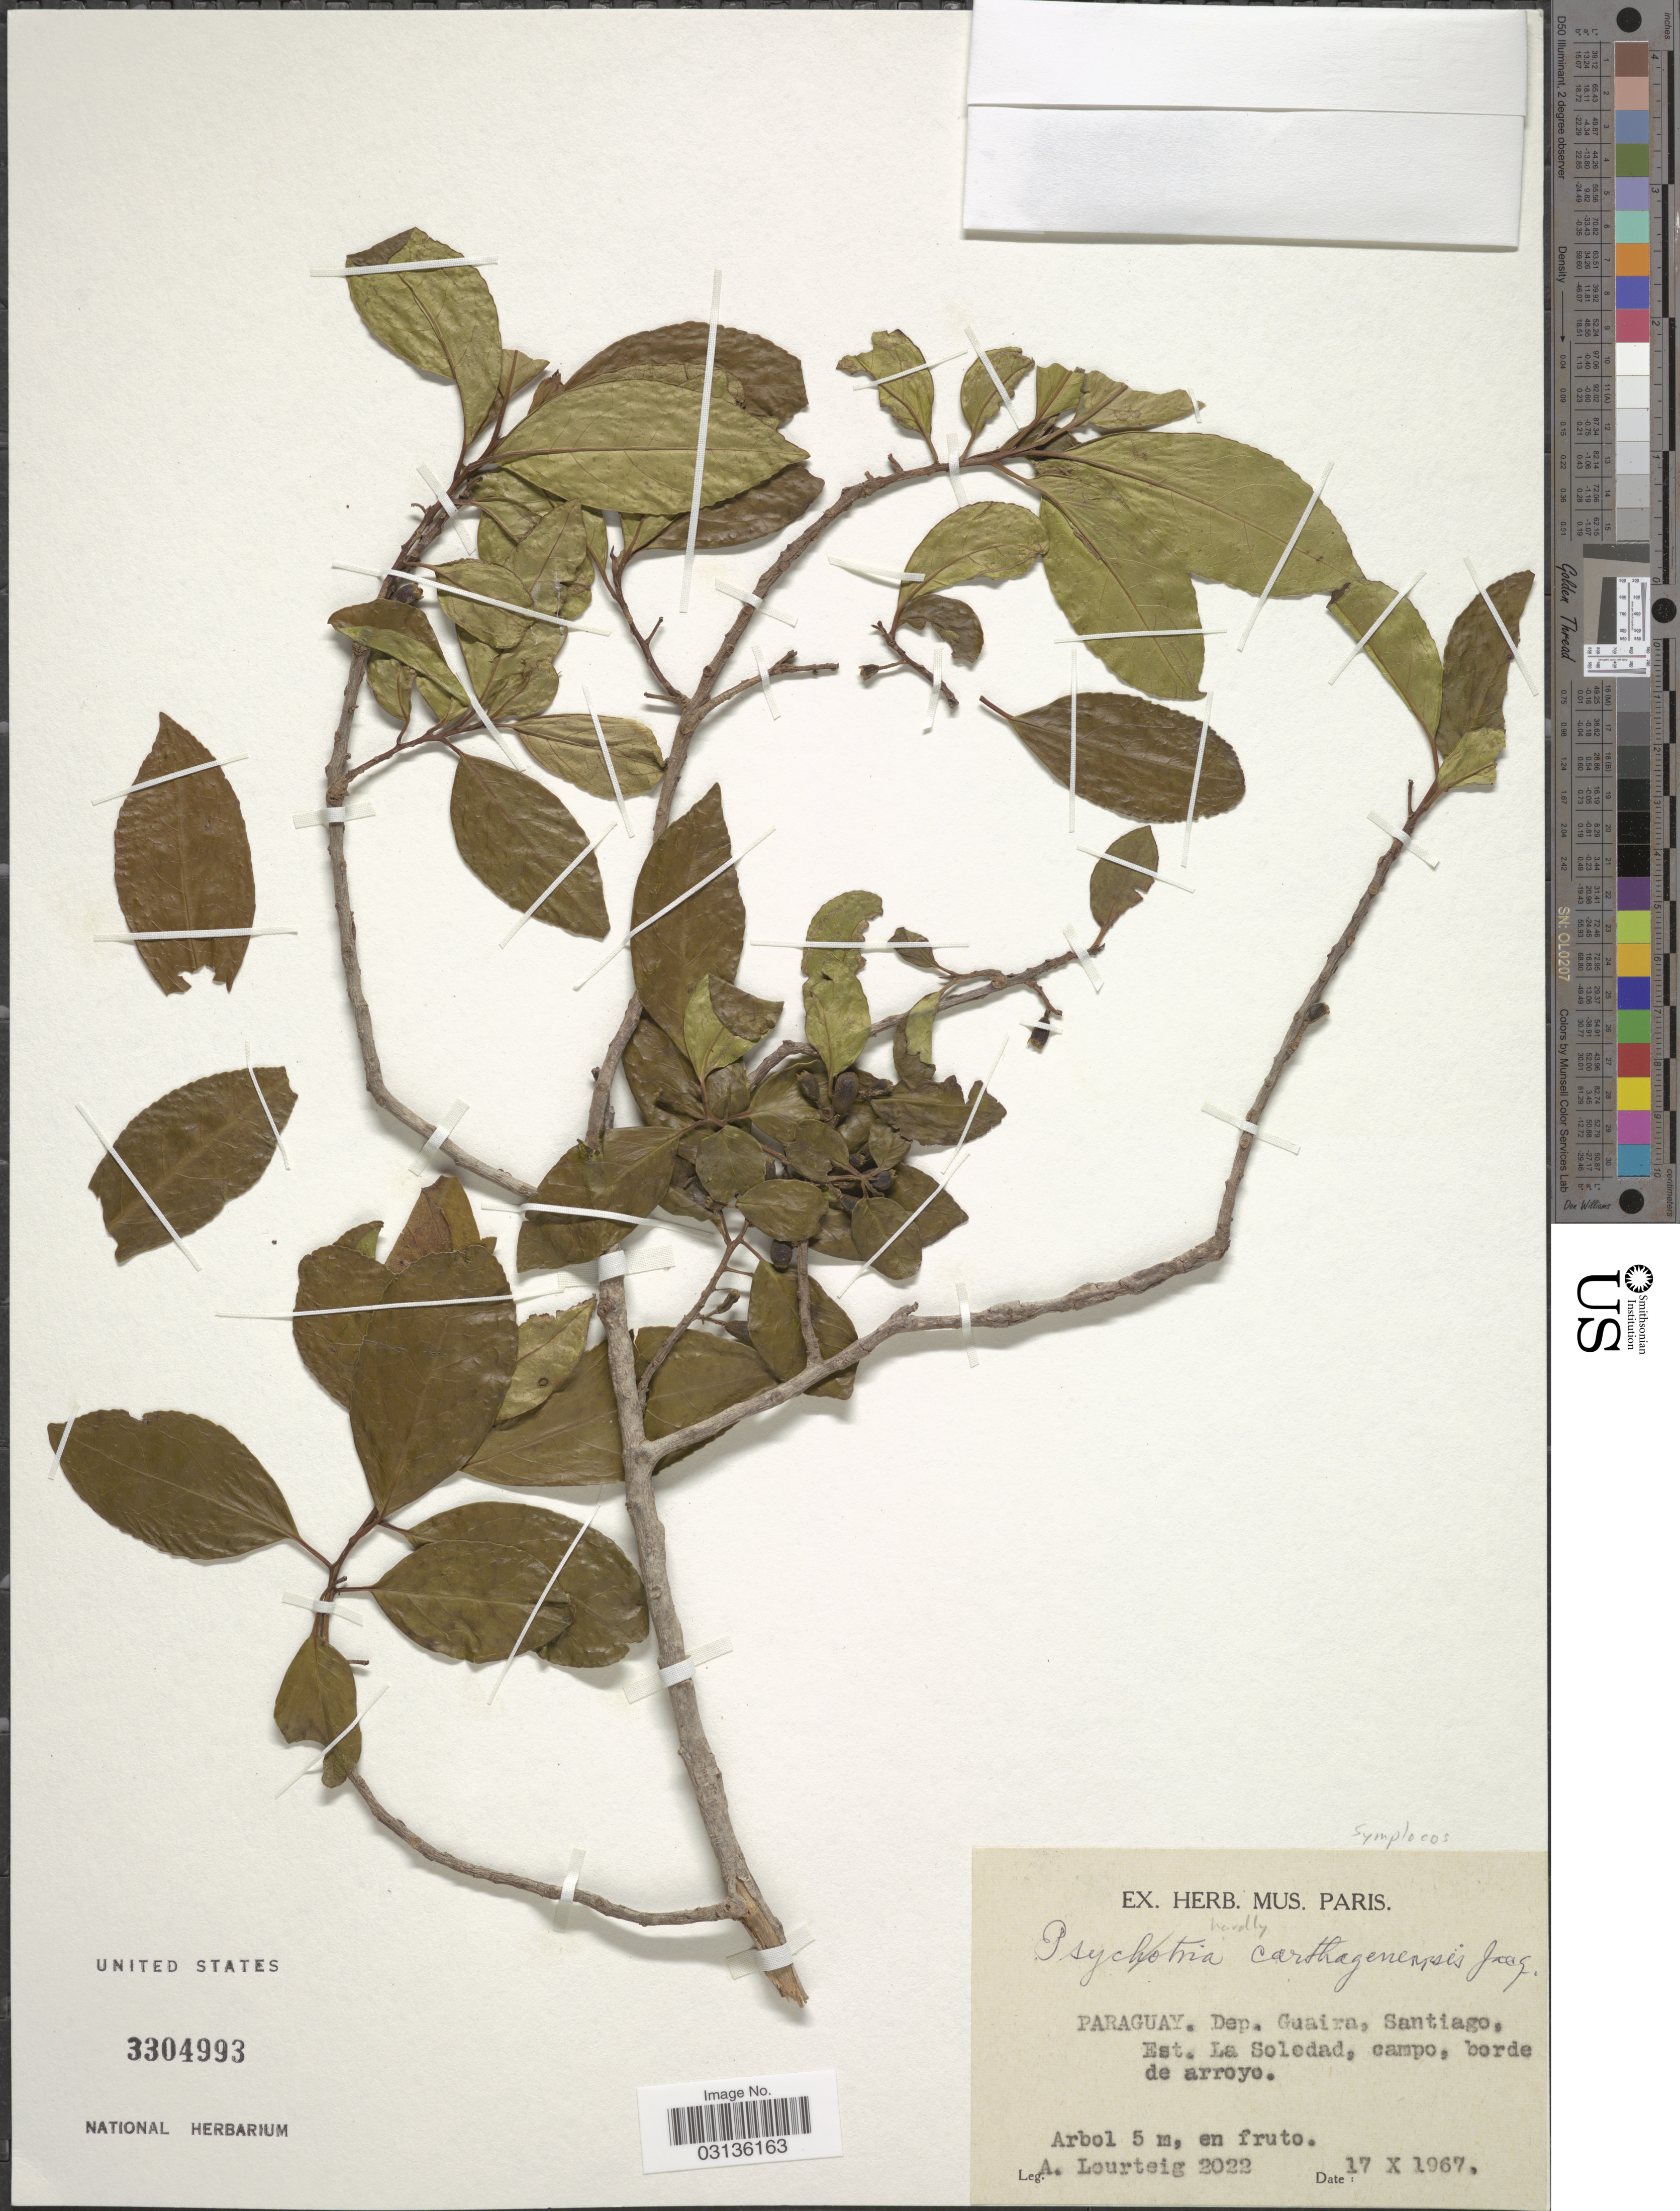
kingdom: Plantae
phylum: Tracheophyta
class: Magnoliopsida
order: Ericales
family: Symplocaceae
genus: Symplocos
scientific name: Symplocos sp.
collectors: A. Lourteig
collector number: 2022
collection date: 1967-10-17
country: Paraguay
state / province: Guaira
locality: Dep. Guaira, Santiago, Est. La Soledad, campo, borde de arroyo.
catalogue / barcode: US 3304993